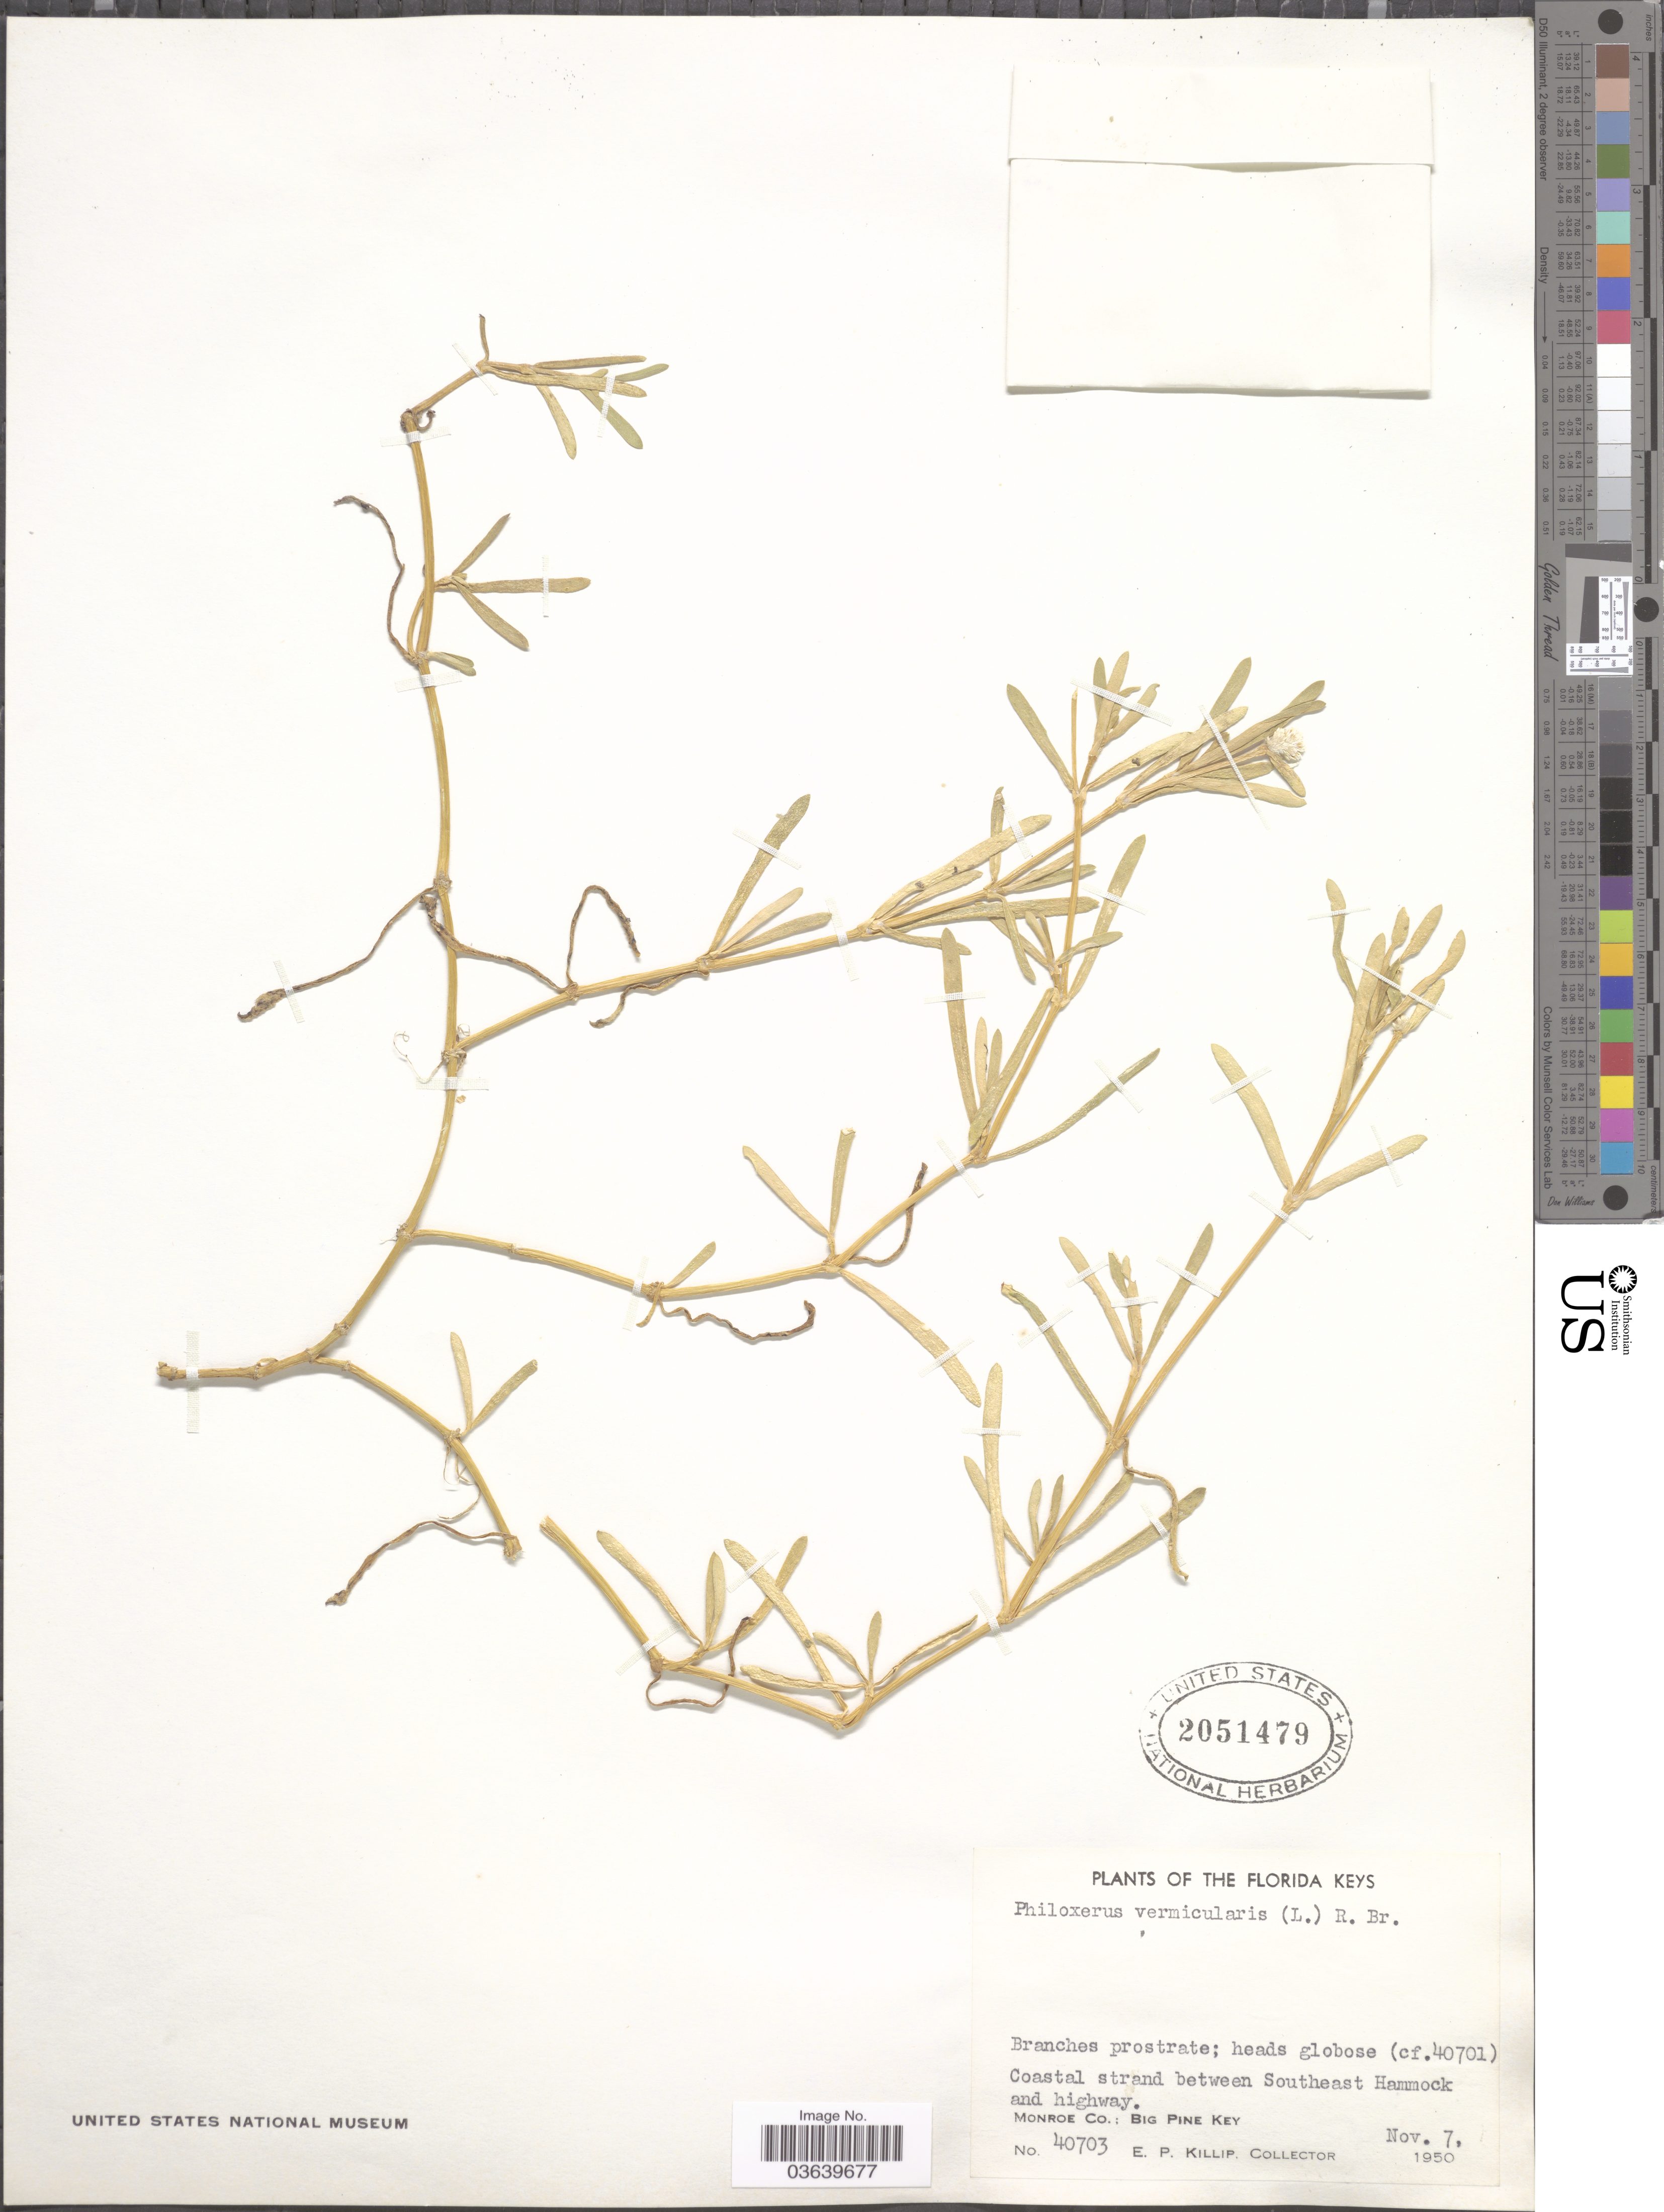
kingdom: Plantae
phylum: Tracheophyta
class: Magnoliopsida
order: Caryophyllales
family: Amaranthaceae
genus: Gomphrena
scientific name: Gomphrena vermicularis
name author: L.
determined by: Strong, Mark T., (BOT), Smithsonian Institution - National Museum of Natural History (UNITED STATES)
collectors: E. P. Killip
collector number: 40703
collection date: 1950-11-07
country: United States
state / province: Florida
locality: The Florida Keys, Coastal strand between Southeast Hammock and highway. Monroe Co.: Big Pine Key.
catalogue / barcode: US 2051479